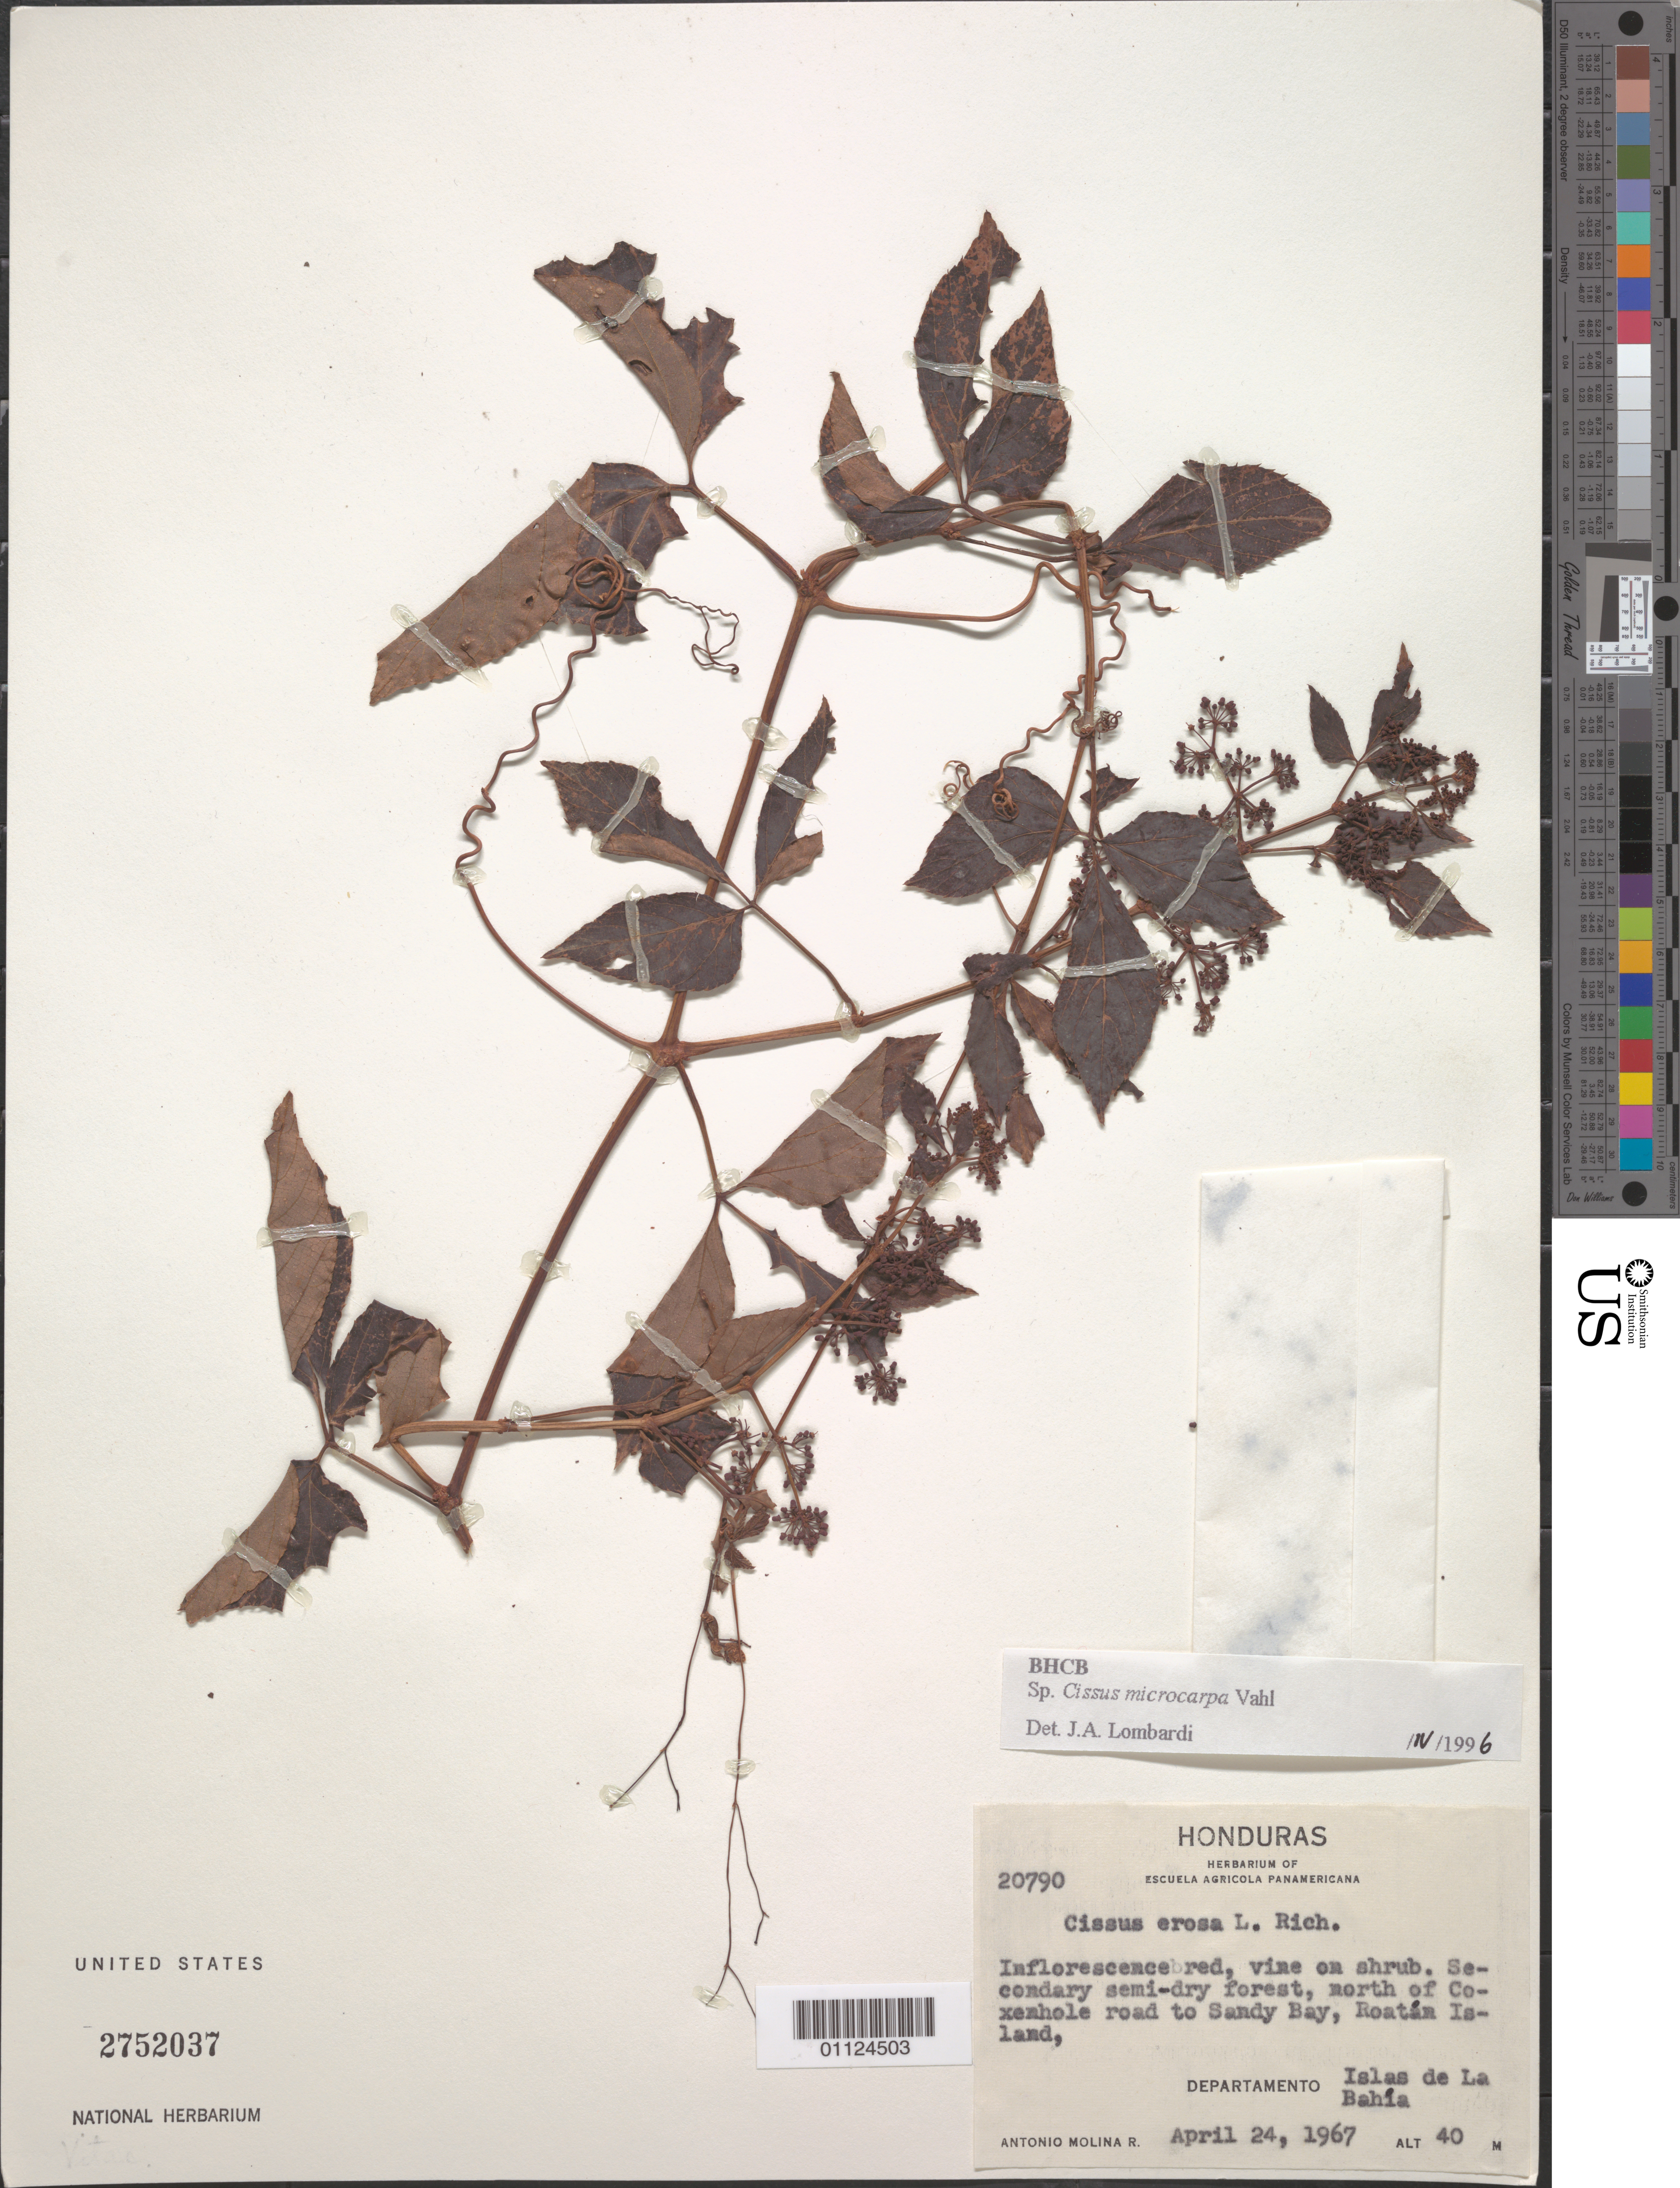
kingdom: Plantae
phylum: Tracheophyta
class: Magnoliopsida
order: Vitales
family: Vitaceae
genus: Cissus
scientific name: Cissus microcarpa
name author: Vahl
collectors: A. Molina R.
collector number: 20790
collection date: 1967-04-24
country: Honduras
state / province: Islas de la Bahía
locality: Secondary semi-dry forest, N of Coxenhole road to Sandy Bay, Roatan Island.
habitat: Vine on shrub.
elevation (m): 40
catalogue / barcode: US 2752037